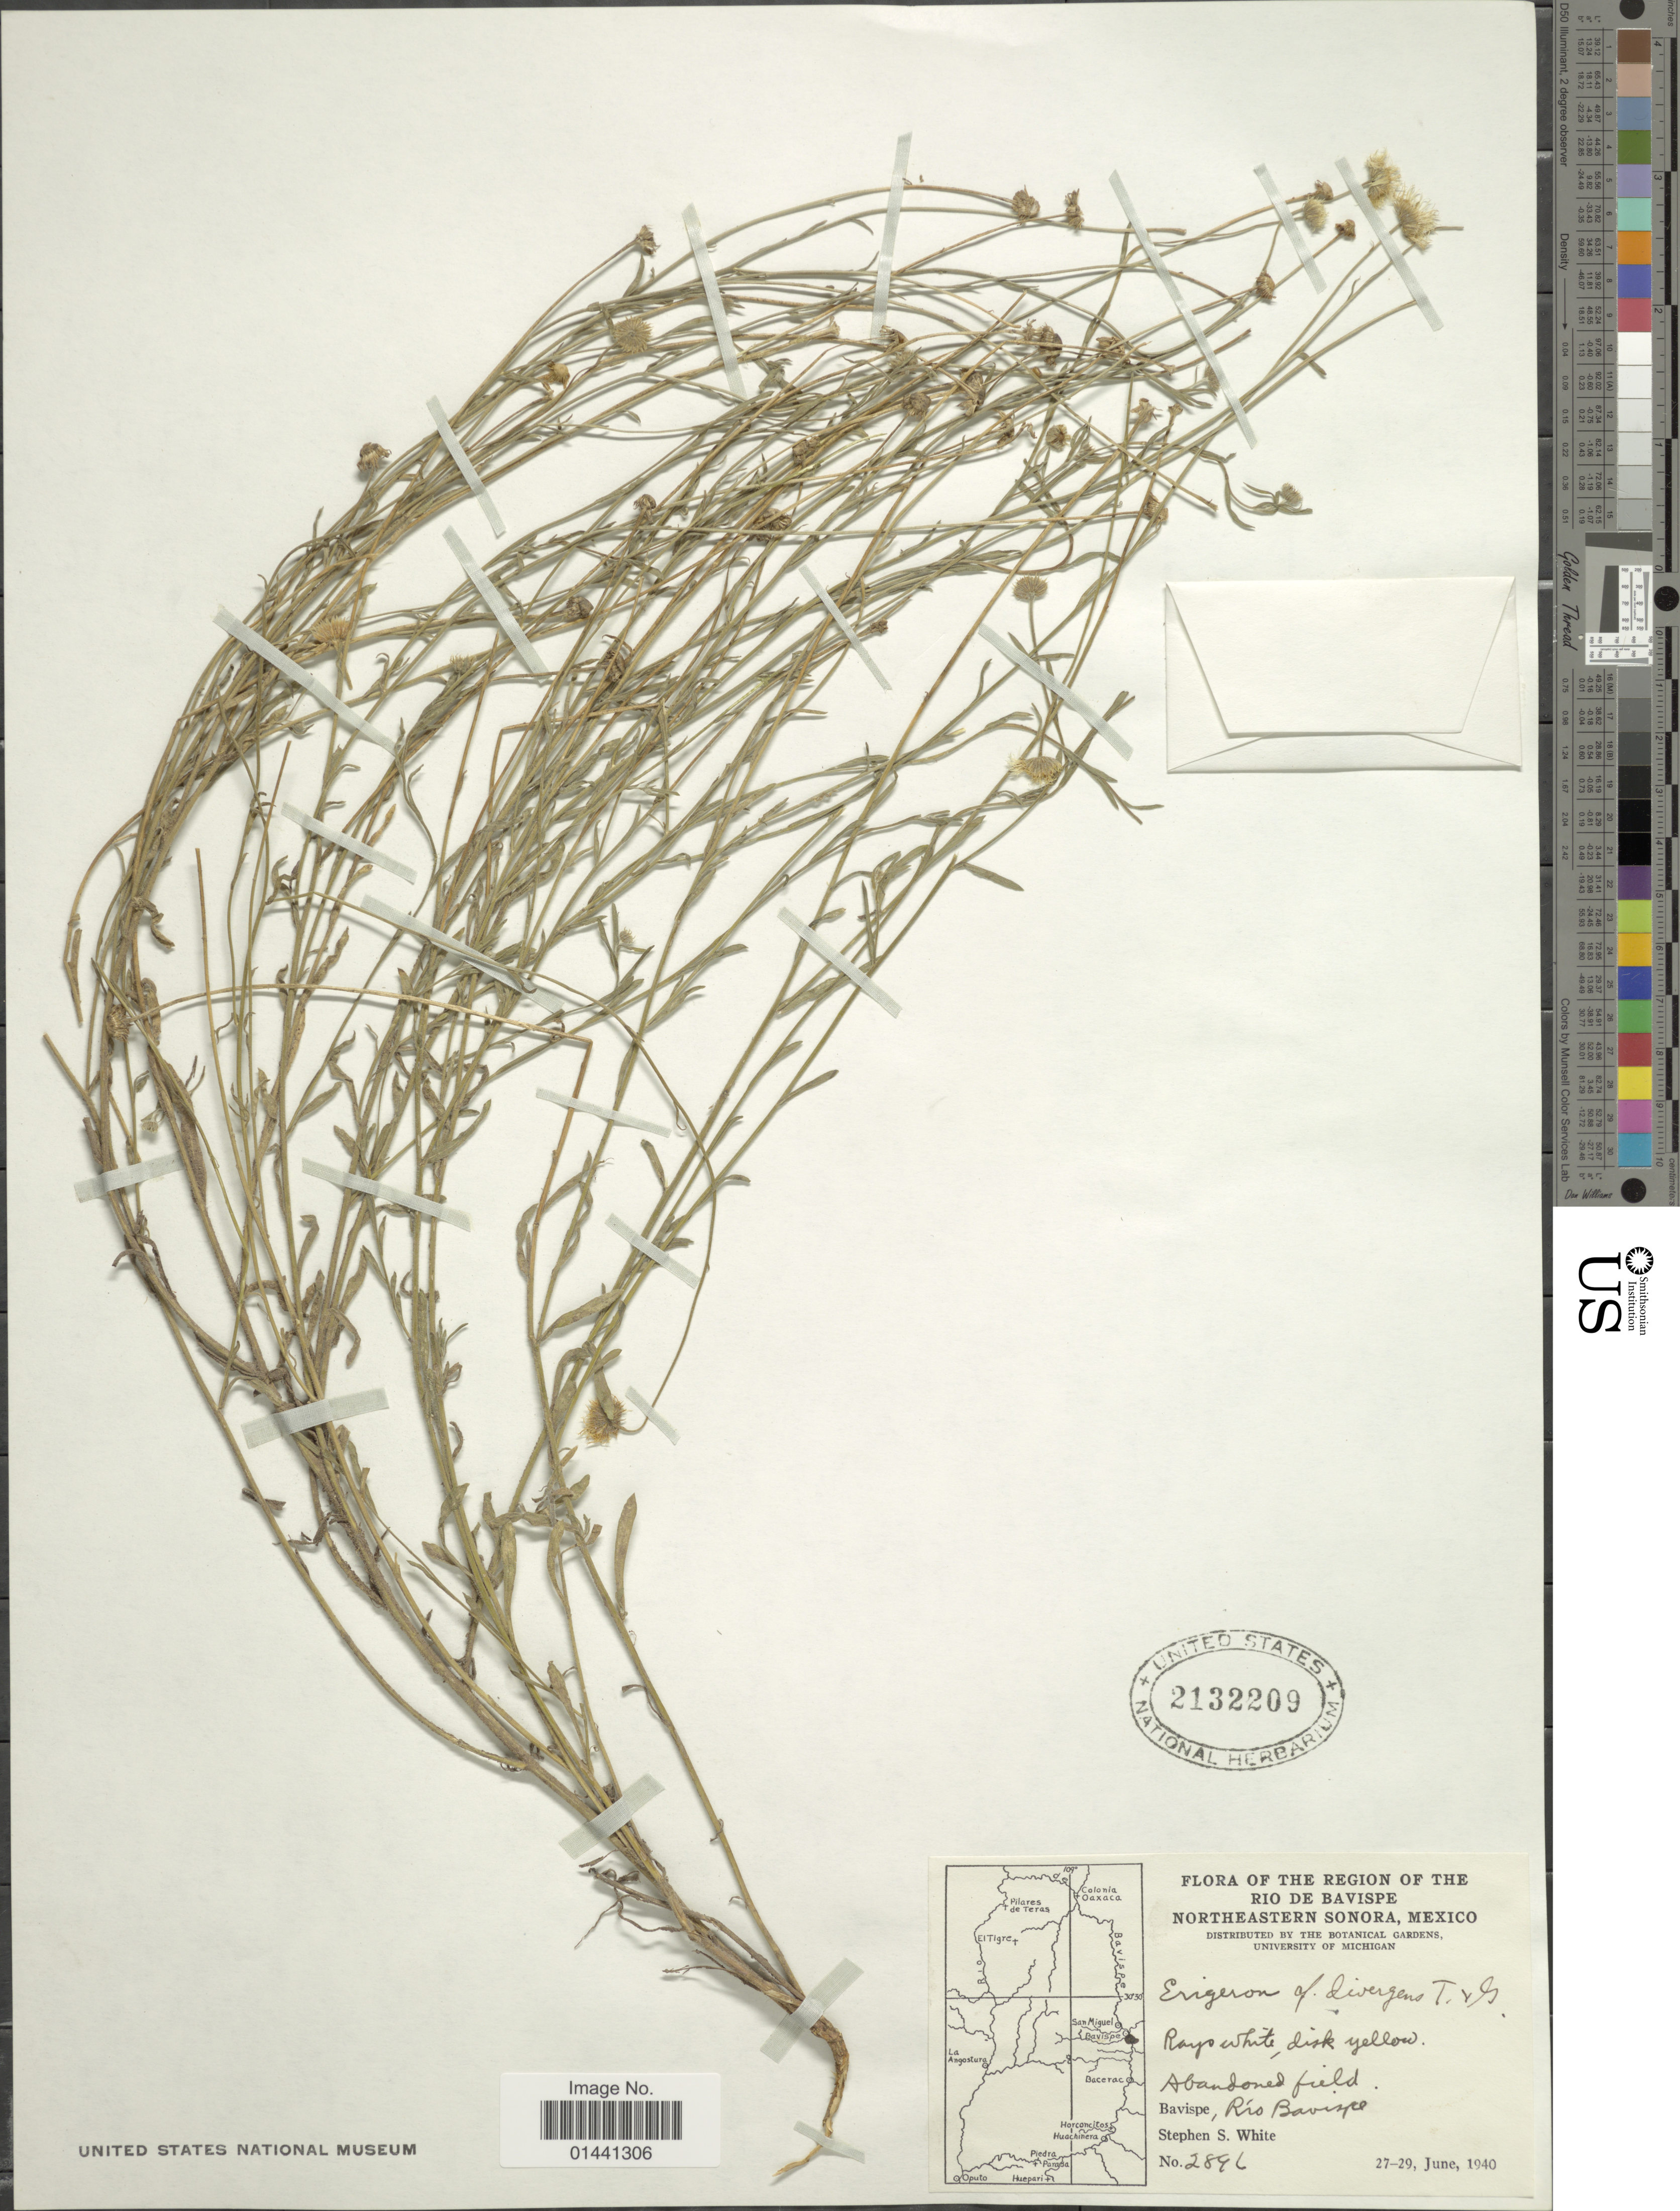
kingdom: Plantae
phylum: Tracheophyta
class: Magnoliopsida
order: Asterales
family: Asteraceae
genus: Erigeron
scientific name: Erigeron divergens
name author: Torr. & A. Gray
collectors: S. S. White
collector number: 2896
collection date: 1940-06-27/1940-06-29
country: Mexico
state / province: Sonora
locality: Region of the Rio de Bavispe, Northeastern Sonora, abondoned field, Bavispe, Río Bavispe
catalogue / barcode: US 2132209